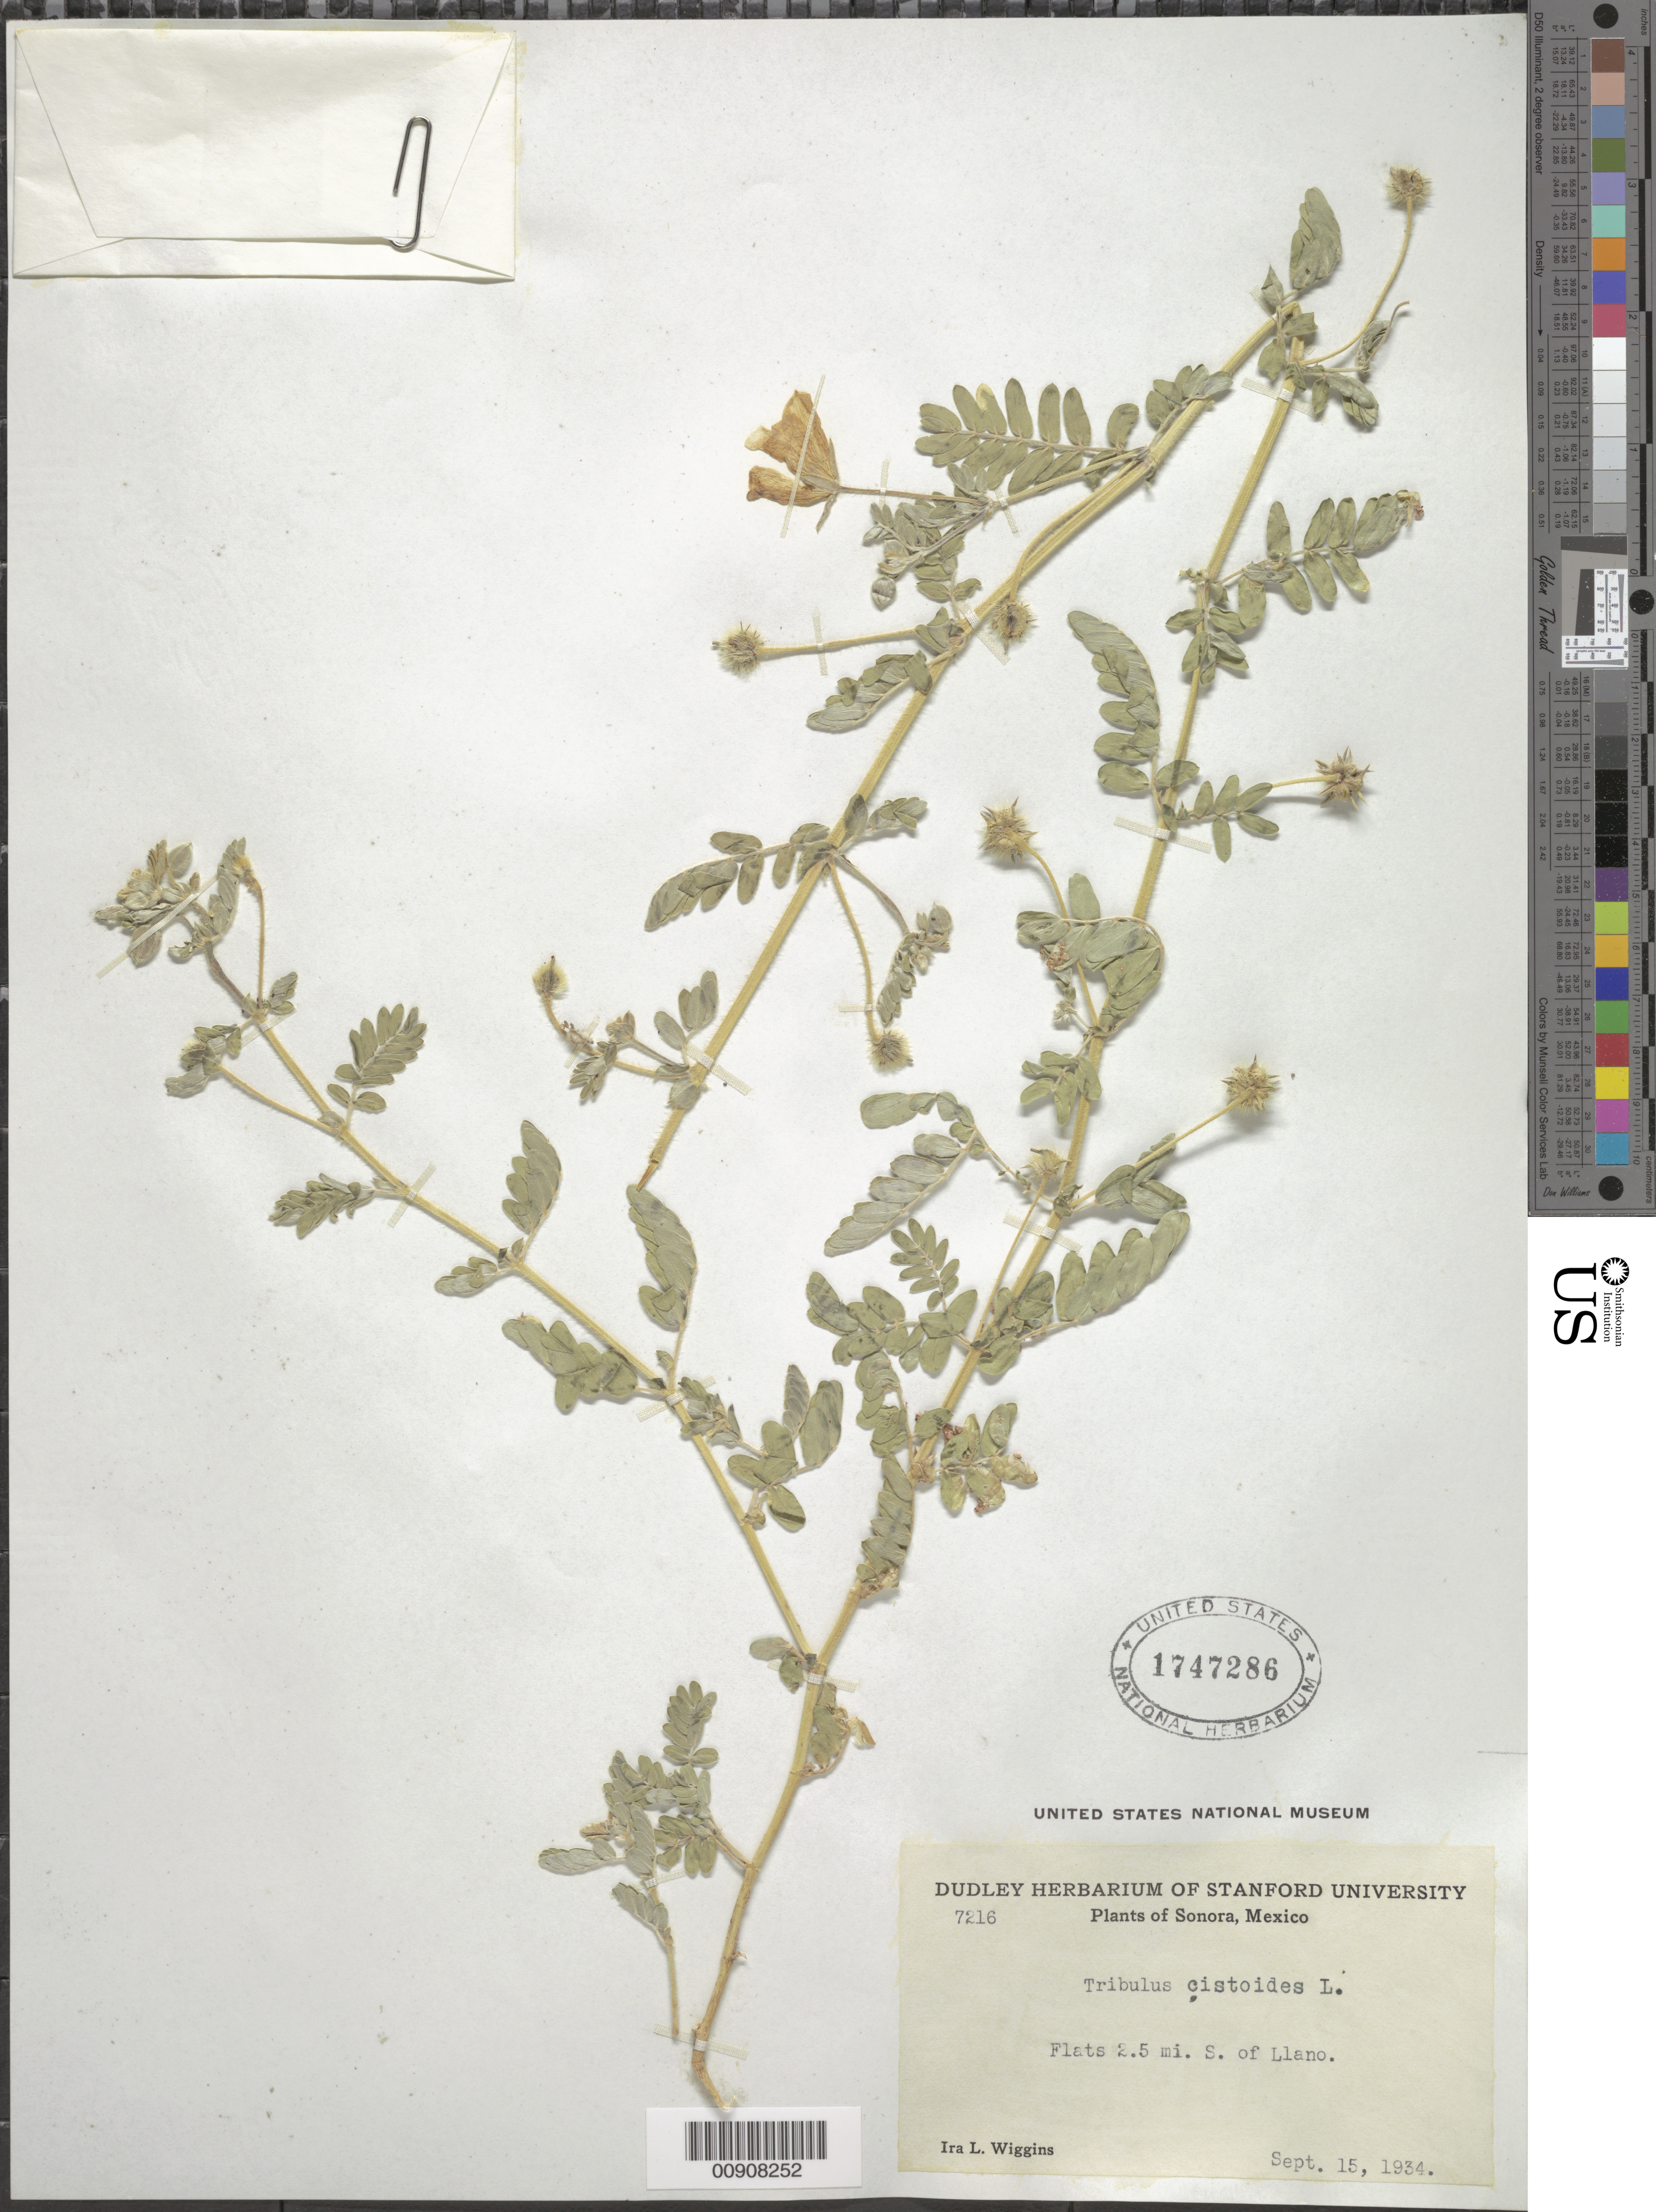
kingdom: Plantae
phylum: Tracheophyta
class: Magnoliopsida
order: Zygophyllales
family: Zygophyllaceae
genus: Tribulus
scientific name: Tribulus cistoides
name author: L.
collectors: I. L. Wiggins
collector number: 7216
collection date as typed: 15 Sep 1934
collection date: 1934-09-15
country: Mexico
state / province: Sonora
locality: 2.5 mi. S of Llano, Sonora.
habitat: Flats.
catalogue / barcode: US 1747286